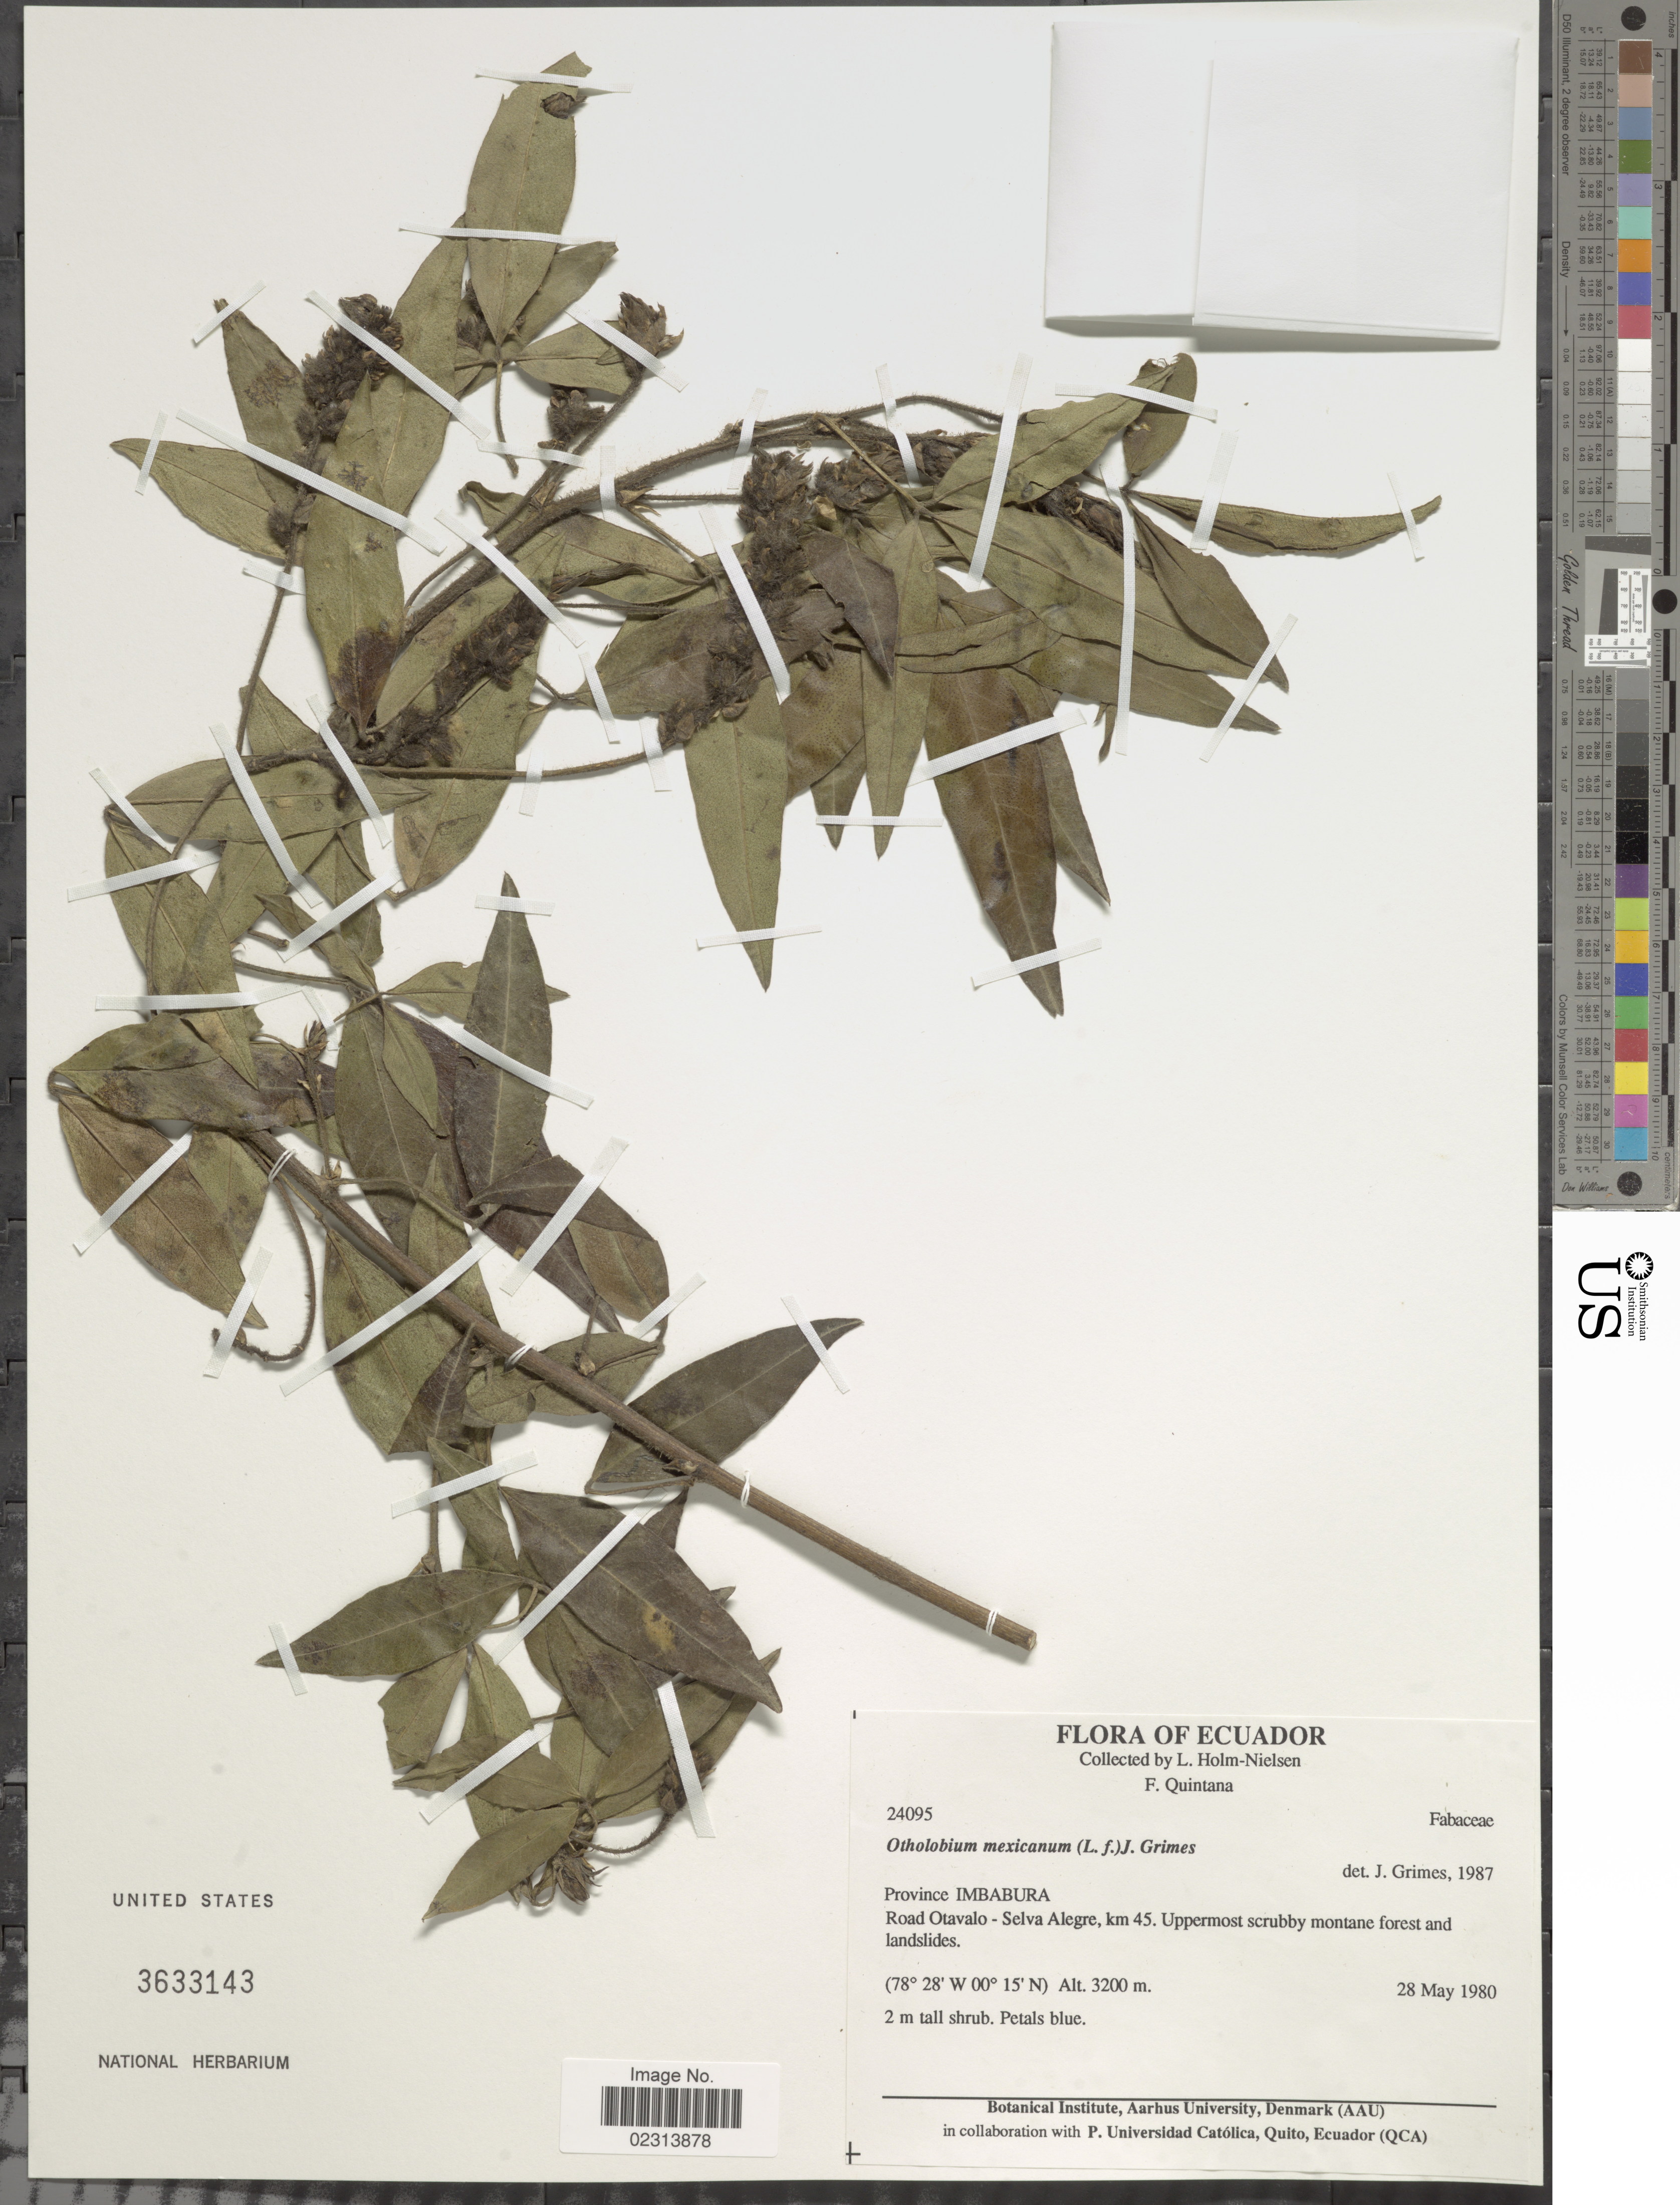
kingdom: Plantae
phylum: Tracheophyta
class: Magnoliopsida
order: Fabales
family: Fabaceae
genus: Otholobium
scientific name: Otholobium mexicanum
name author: (L. f.) J.W. Grimes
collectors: L. B. Holm-Nielsen & F. Quintana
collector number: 24095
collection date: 1980-05-28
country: Ecuador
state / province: Imbabura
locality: Province Imbabura, Road Otavato - Selva Alegre, km 45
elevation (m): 3200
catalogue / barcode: US 3633143